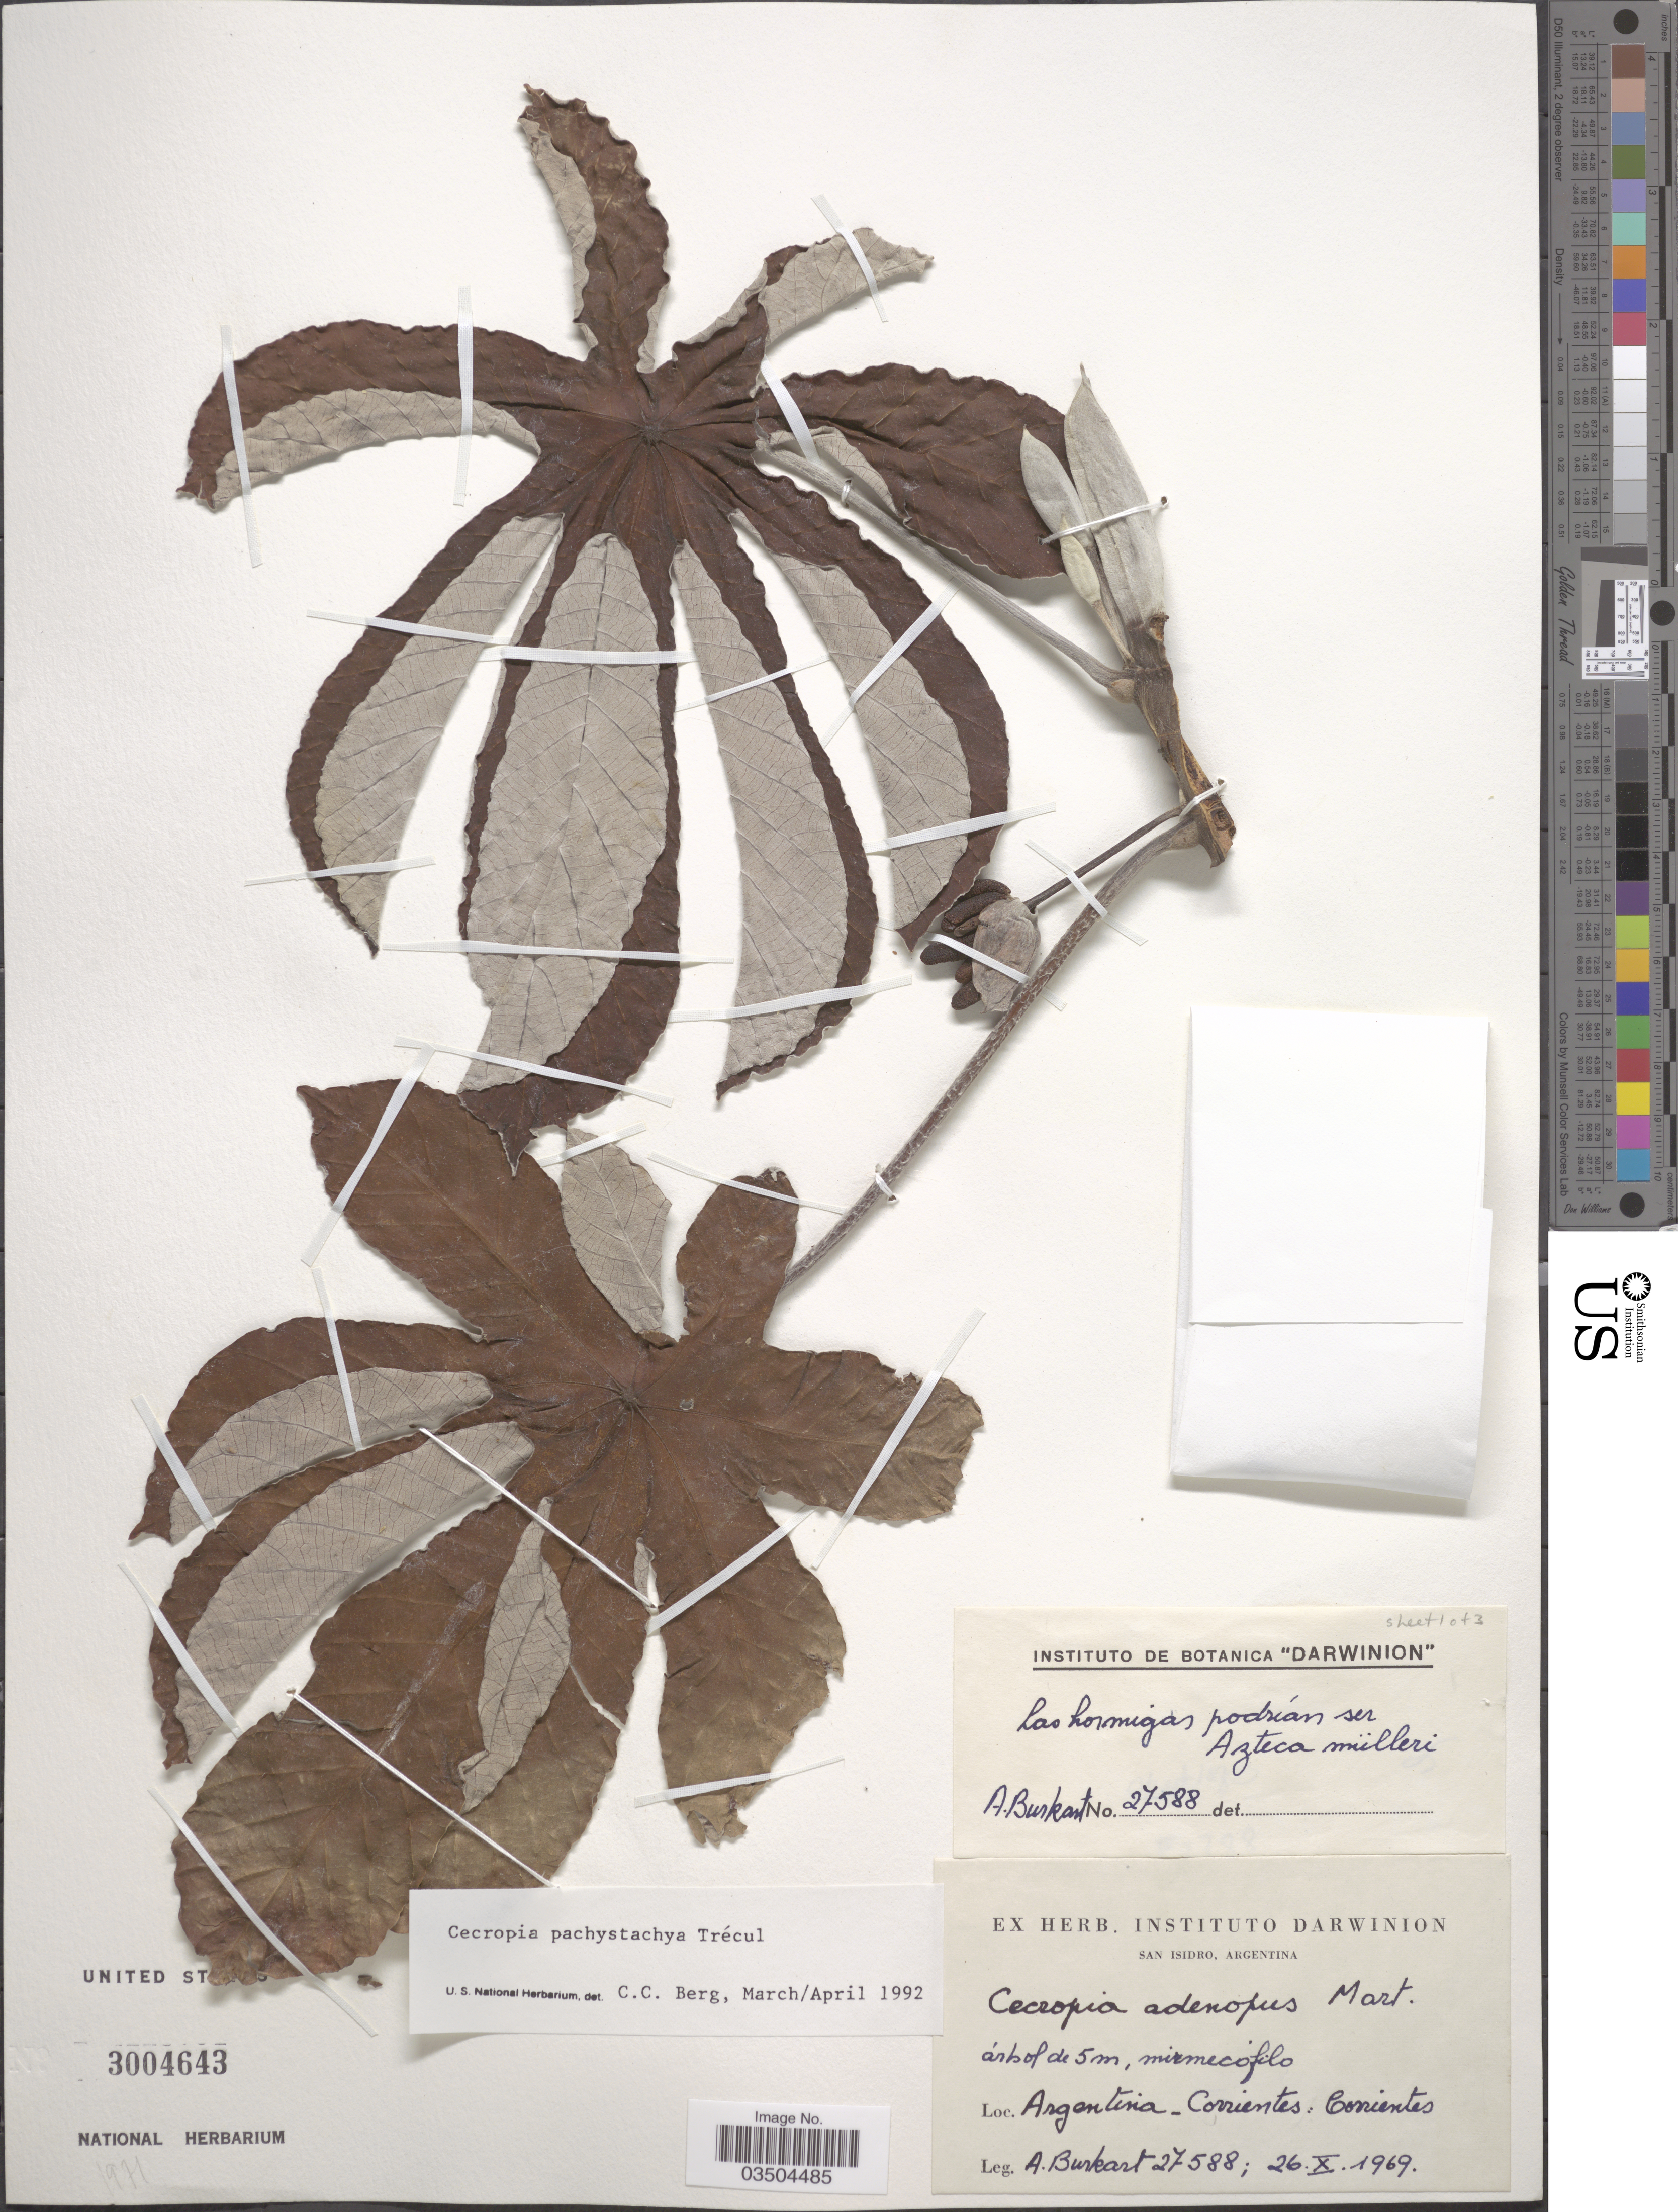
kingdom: Plantae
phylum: Tracheophyta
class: Magnoliopsida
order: Rosales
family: Urticaceae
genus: Cecropia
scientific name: Cecropia pachystachya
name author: Trécul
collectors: A. E. Burkart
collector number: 27588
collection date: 1969-10-26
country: Argentina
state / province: Corrientes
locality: Corrientes.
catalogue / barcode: US 3004643